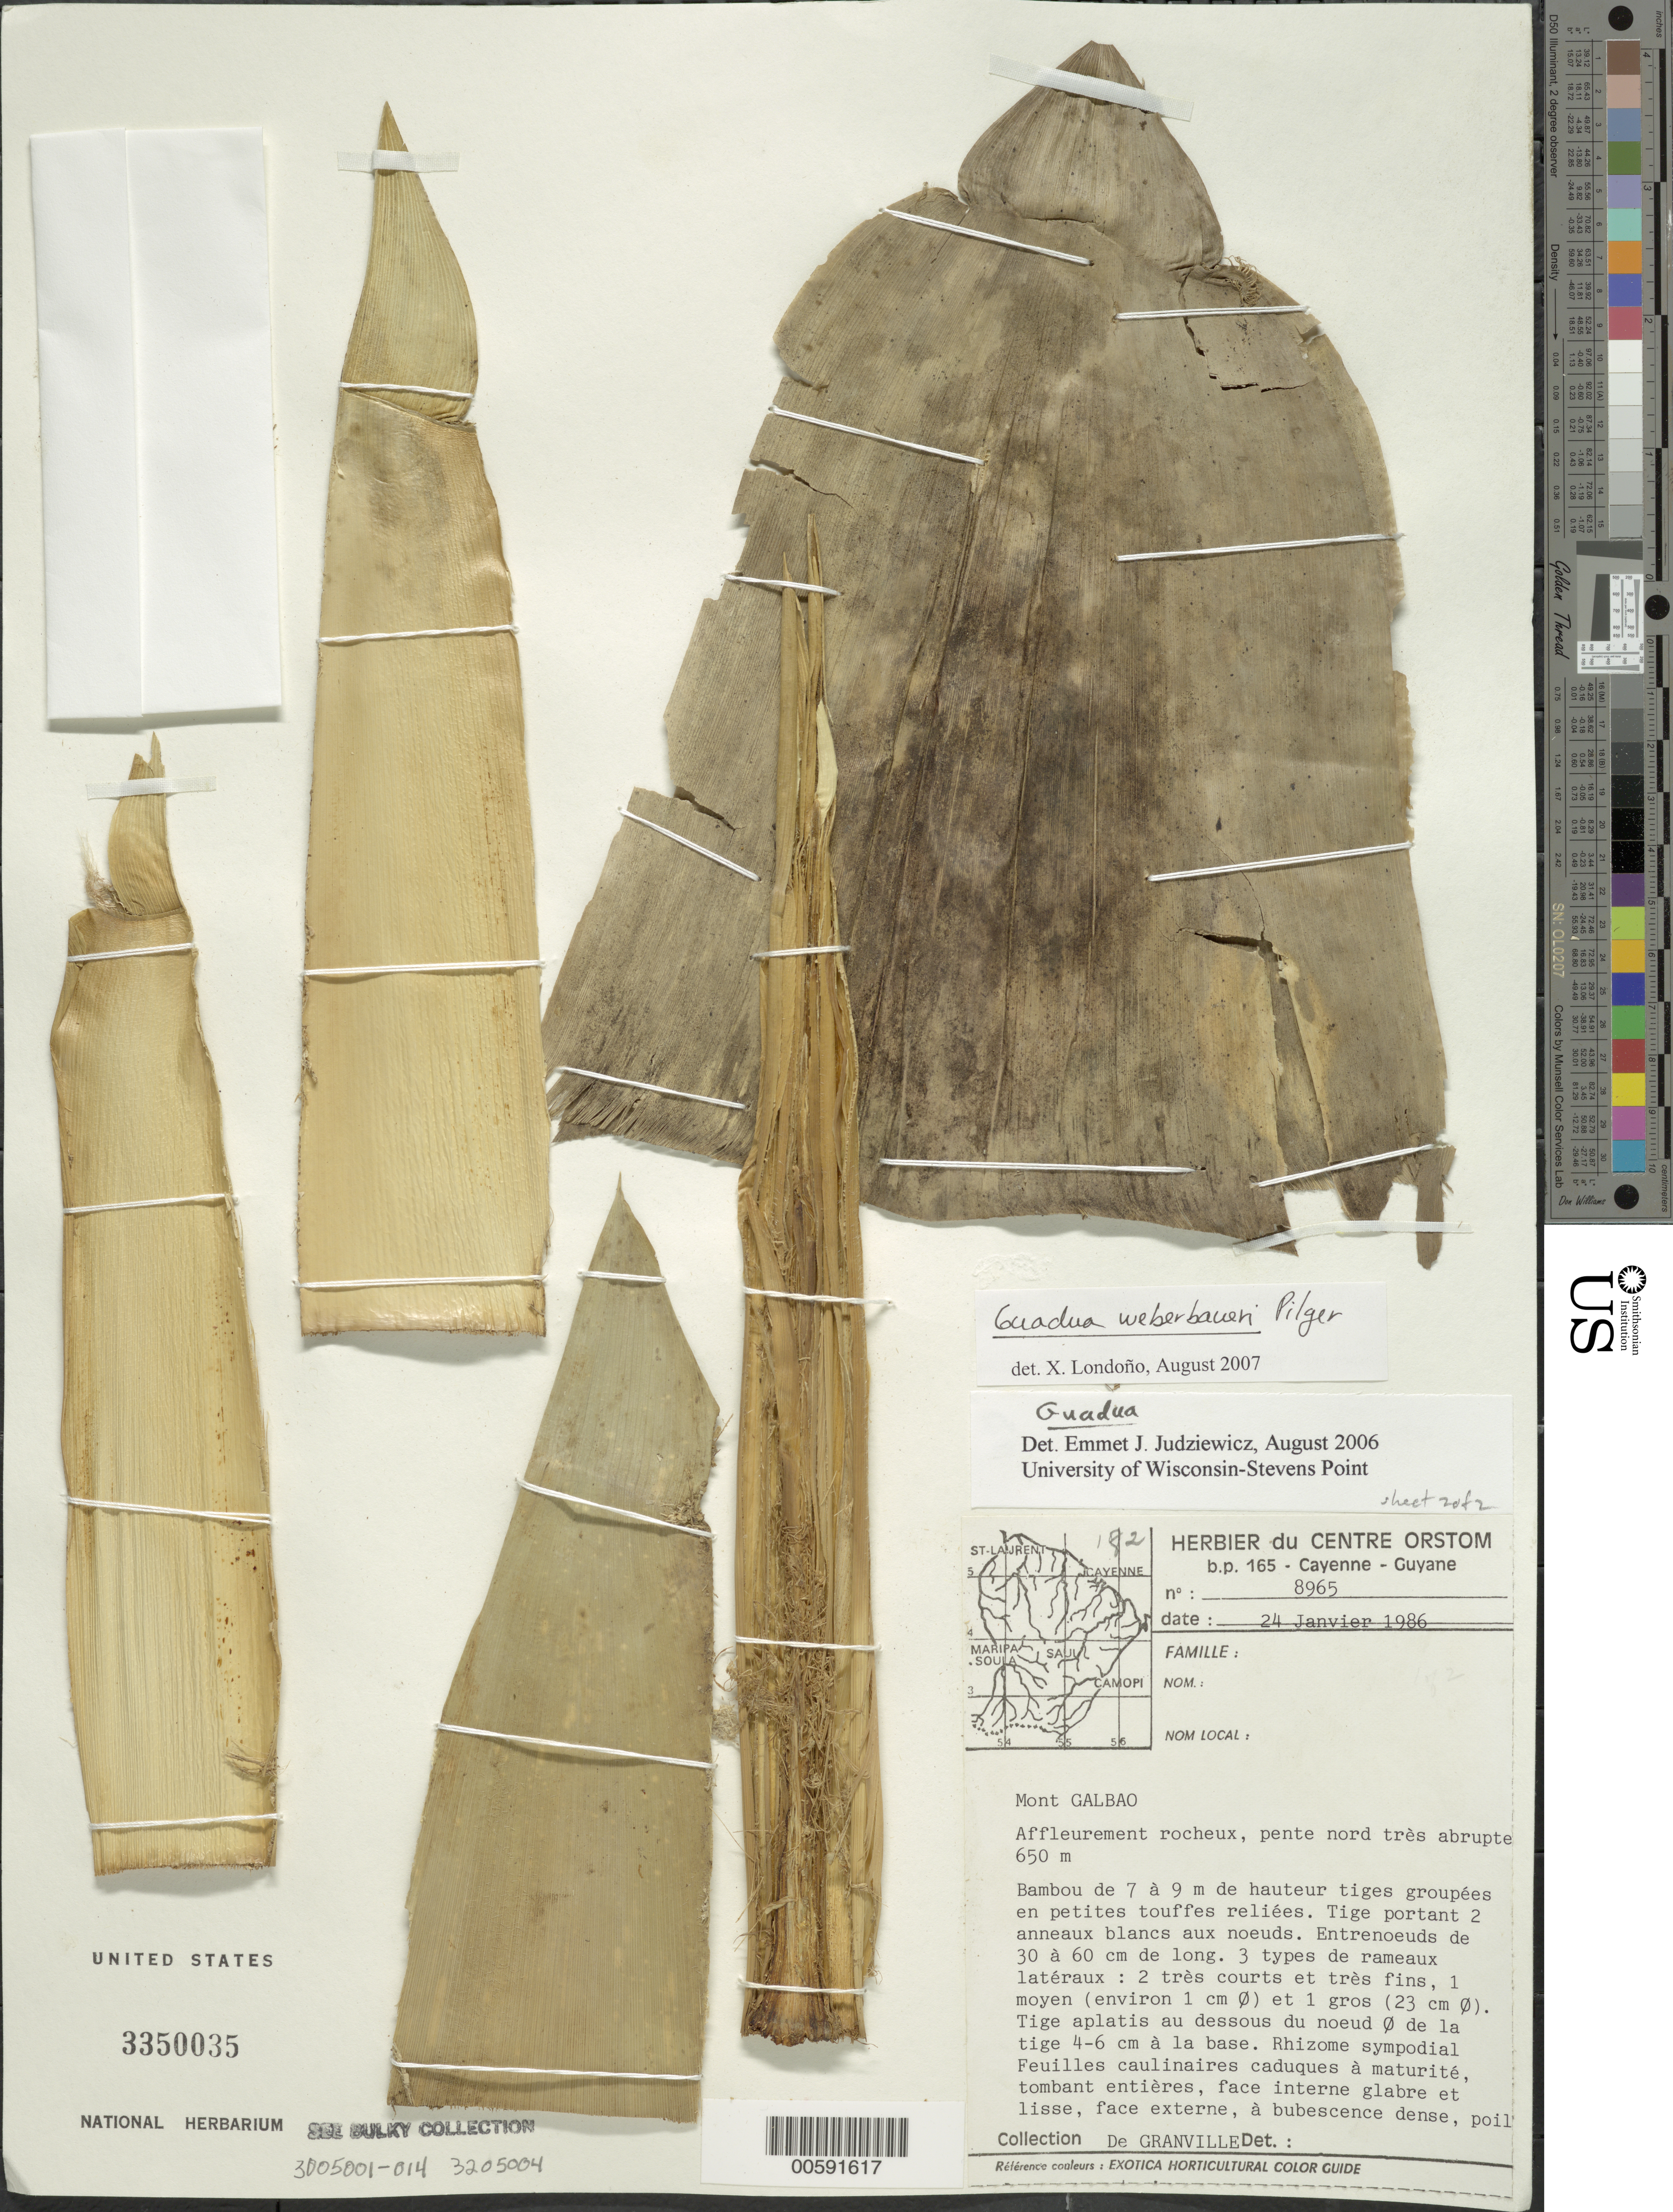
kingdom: Plantae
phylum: Tracheophyta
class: Liliopsida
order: Poales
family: Poaceae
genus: Guadua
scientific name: Guadua weberbaueri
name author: Pilg.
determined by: Londoño, X., (TULV), Jardin Botanico "Juan Maria Cespedes"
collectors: J.-J. de Granville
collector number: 8965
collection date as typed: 24 Jan 1986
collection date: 1986-01-24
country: French Guiana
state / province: Cayenne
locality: Mont Galbao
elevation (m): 650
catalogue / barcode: US 3350035